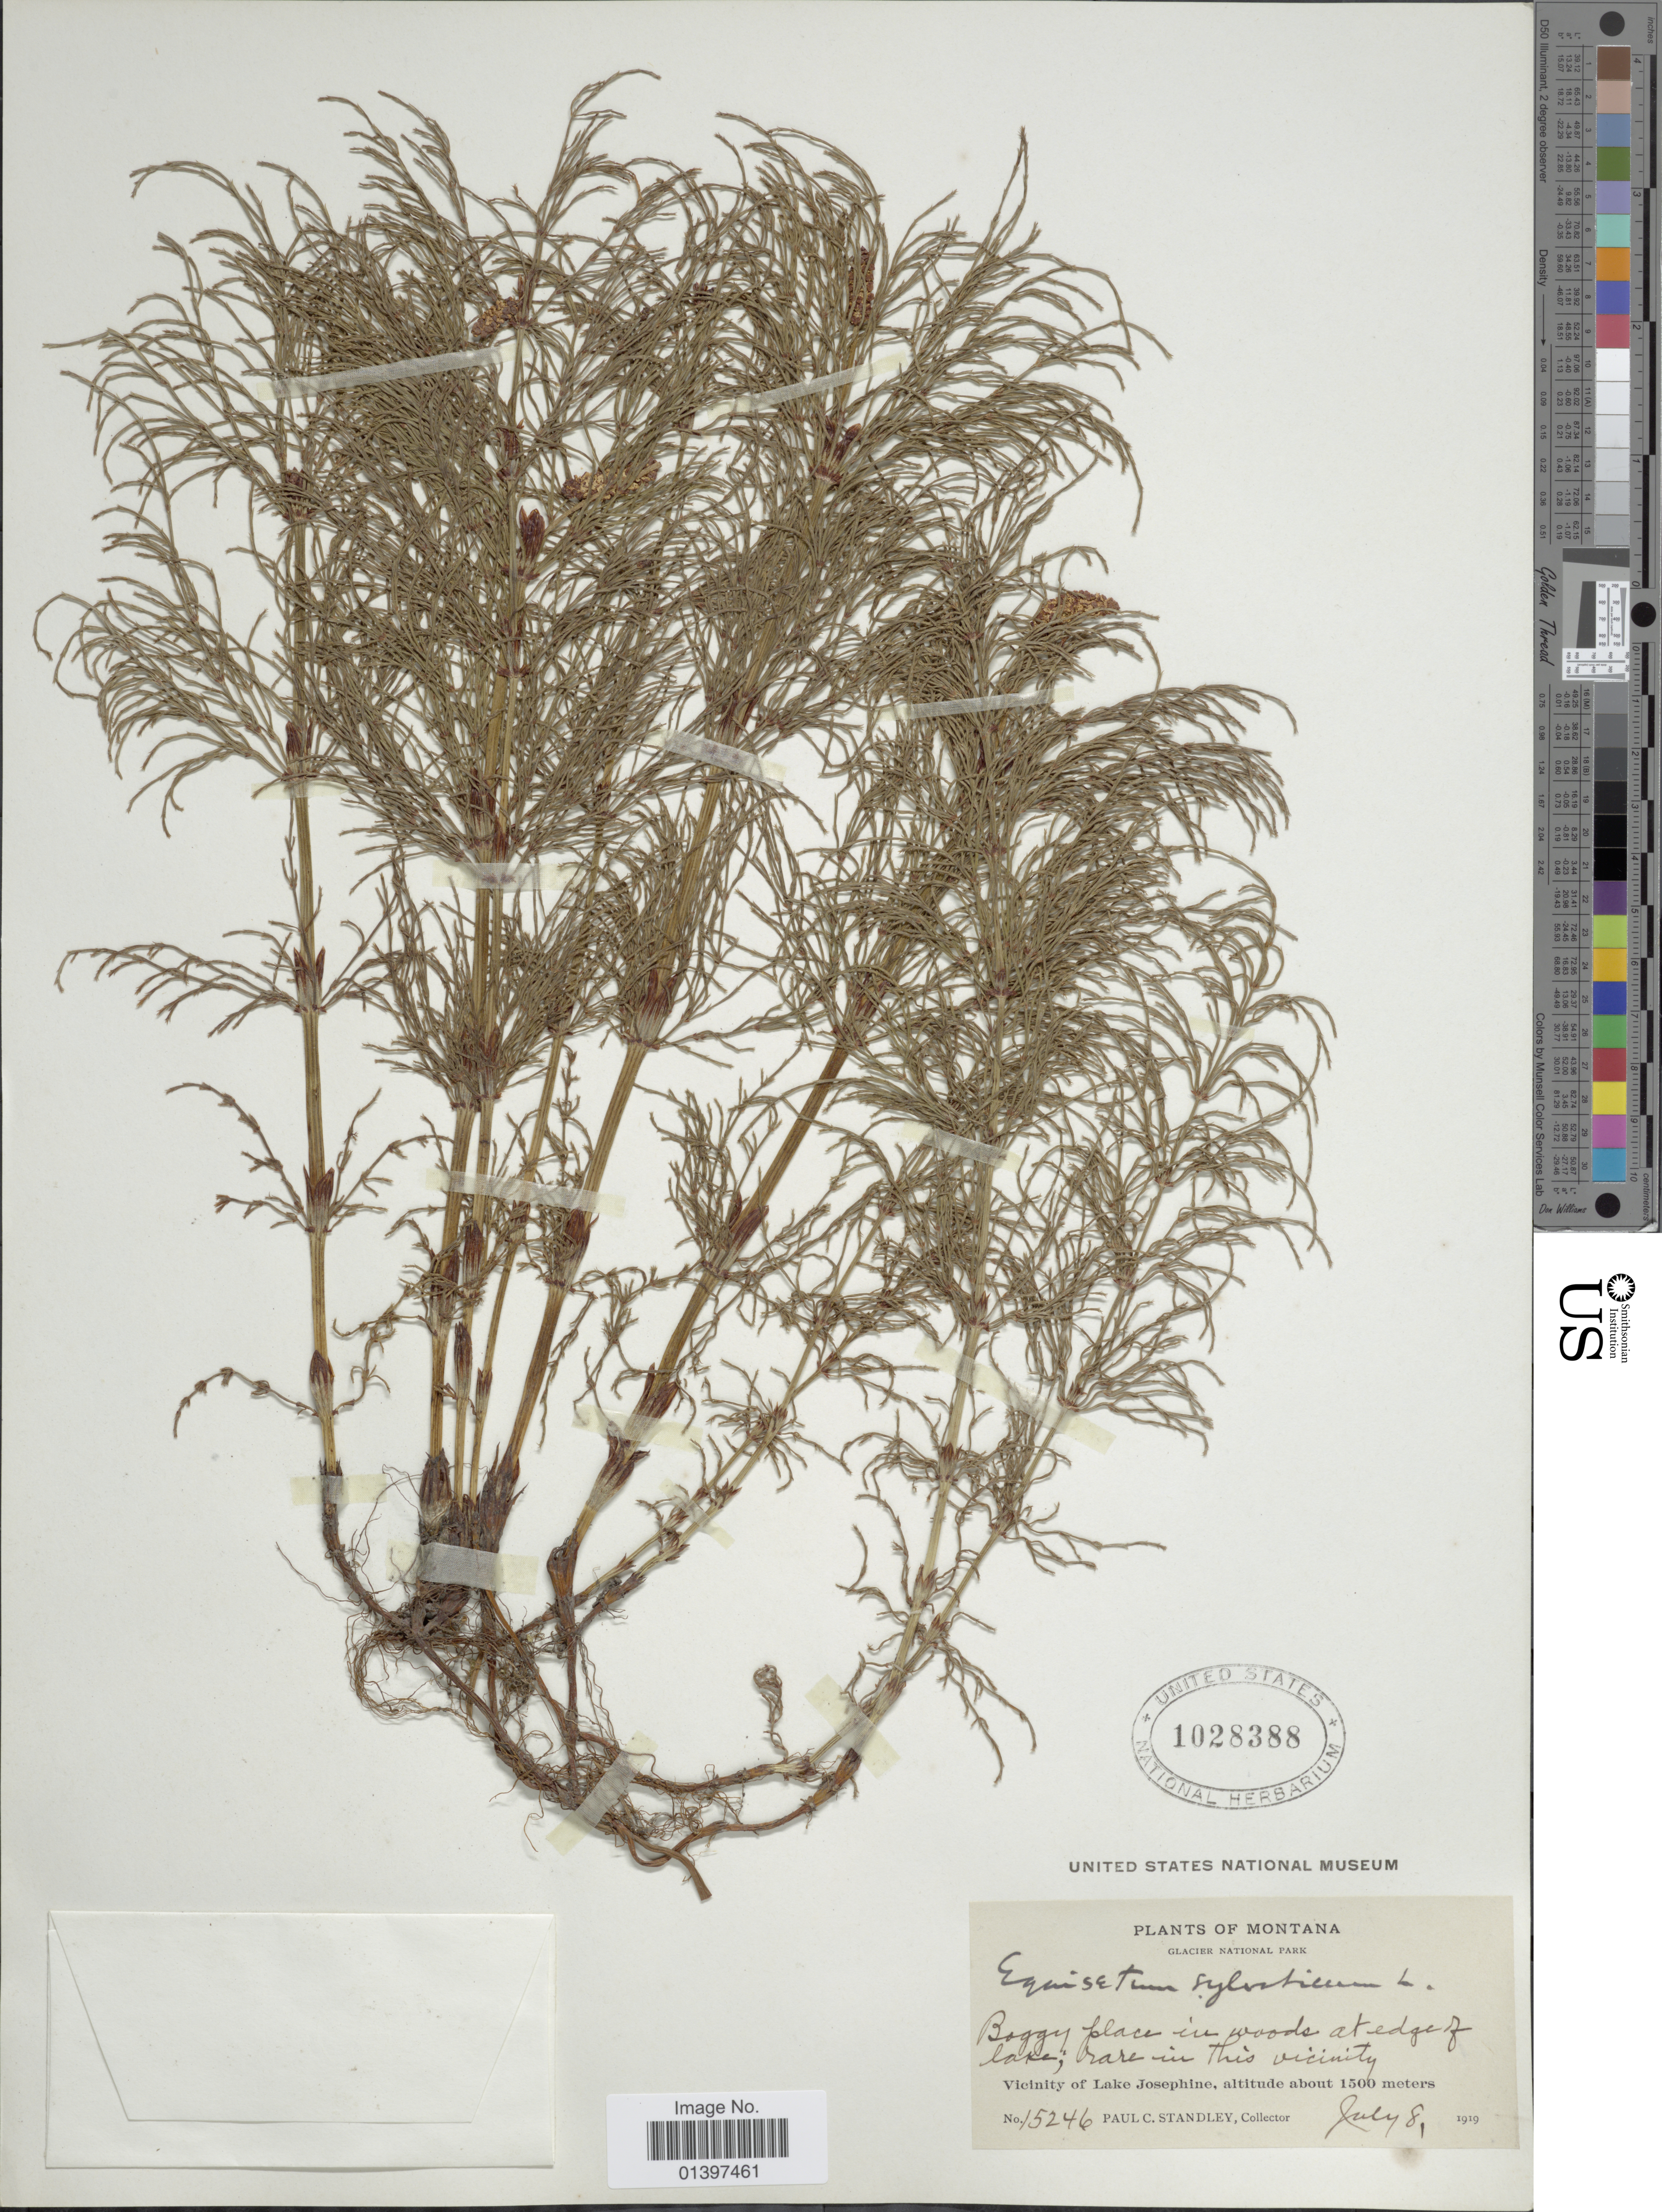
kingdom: Plantae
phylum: Tracheophyta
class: Polypodiopsida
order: Equisetales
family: Equisetaceae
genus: Equisetum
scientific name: Equisetum sylvaticum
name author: L.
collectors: P. C. Standley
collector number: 15246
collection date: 1919-07-08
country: United States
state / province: Montana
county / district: Glacier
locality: Boggy place in woods at edge of Lake, rare in this vicinity of Lake Josephine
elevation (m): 1500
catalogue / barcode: US 1028388